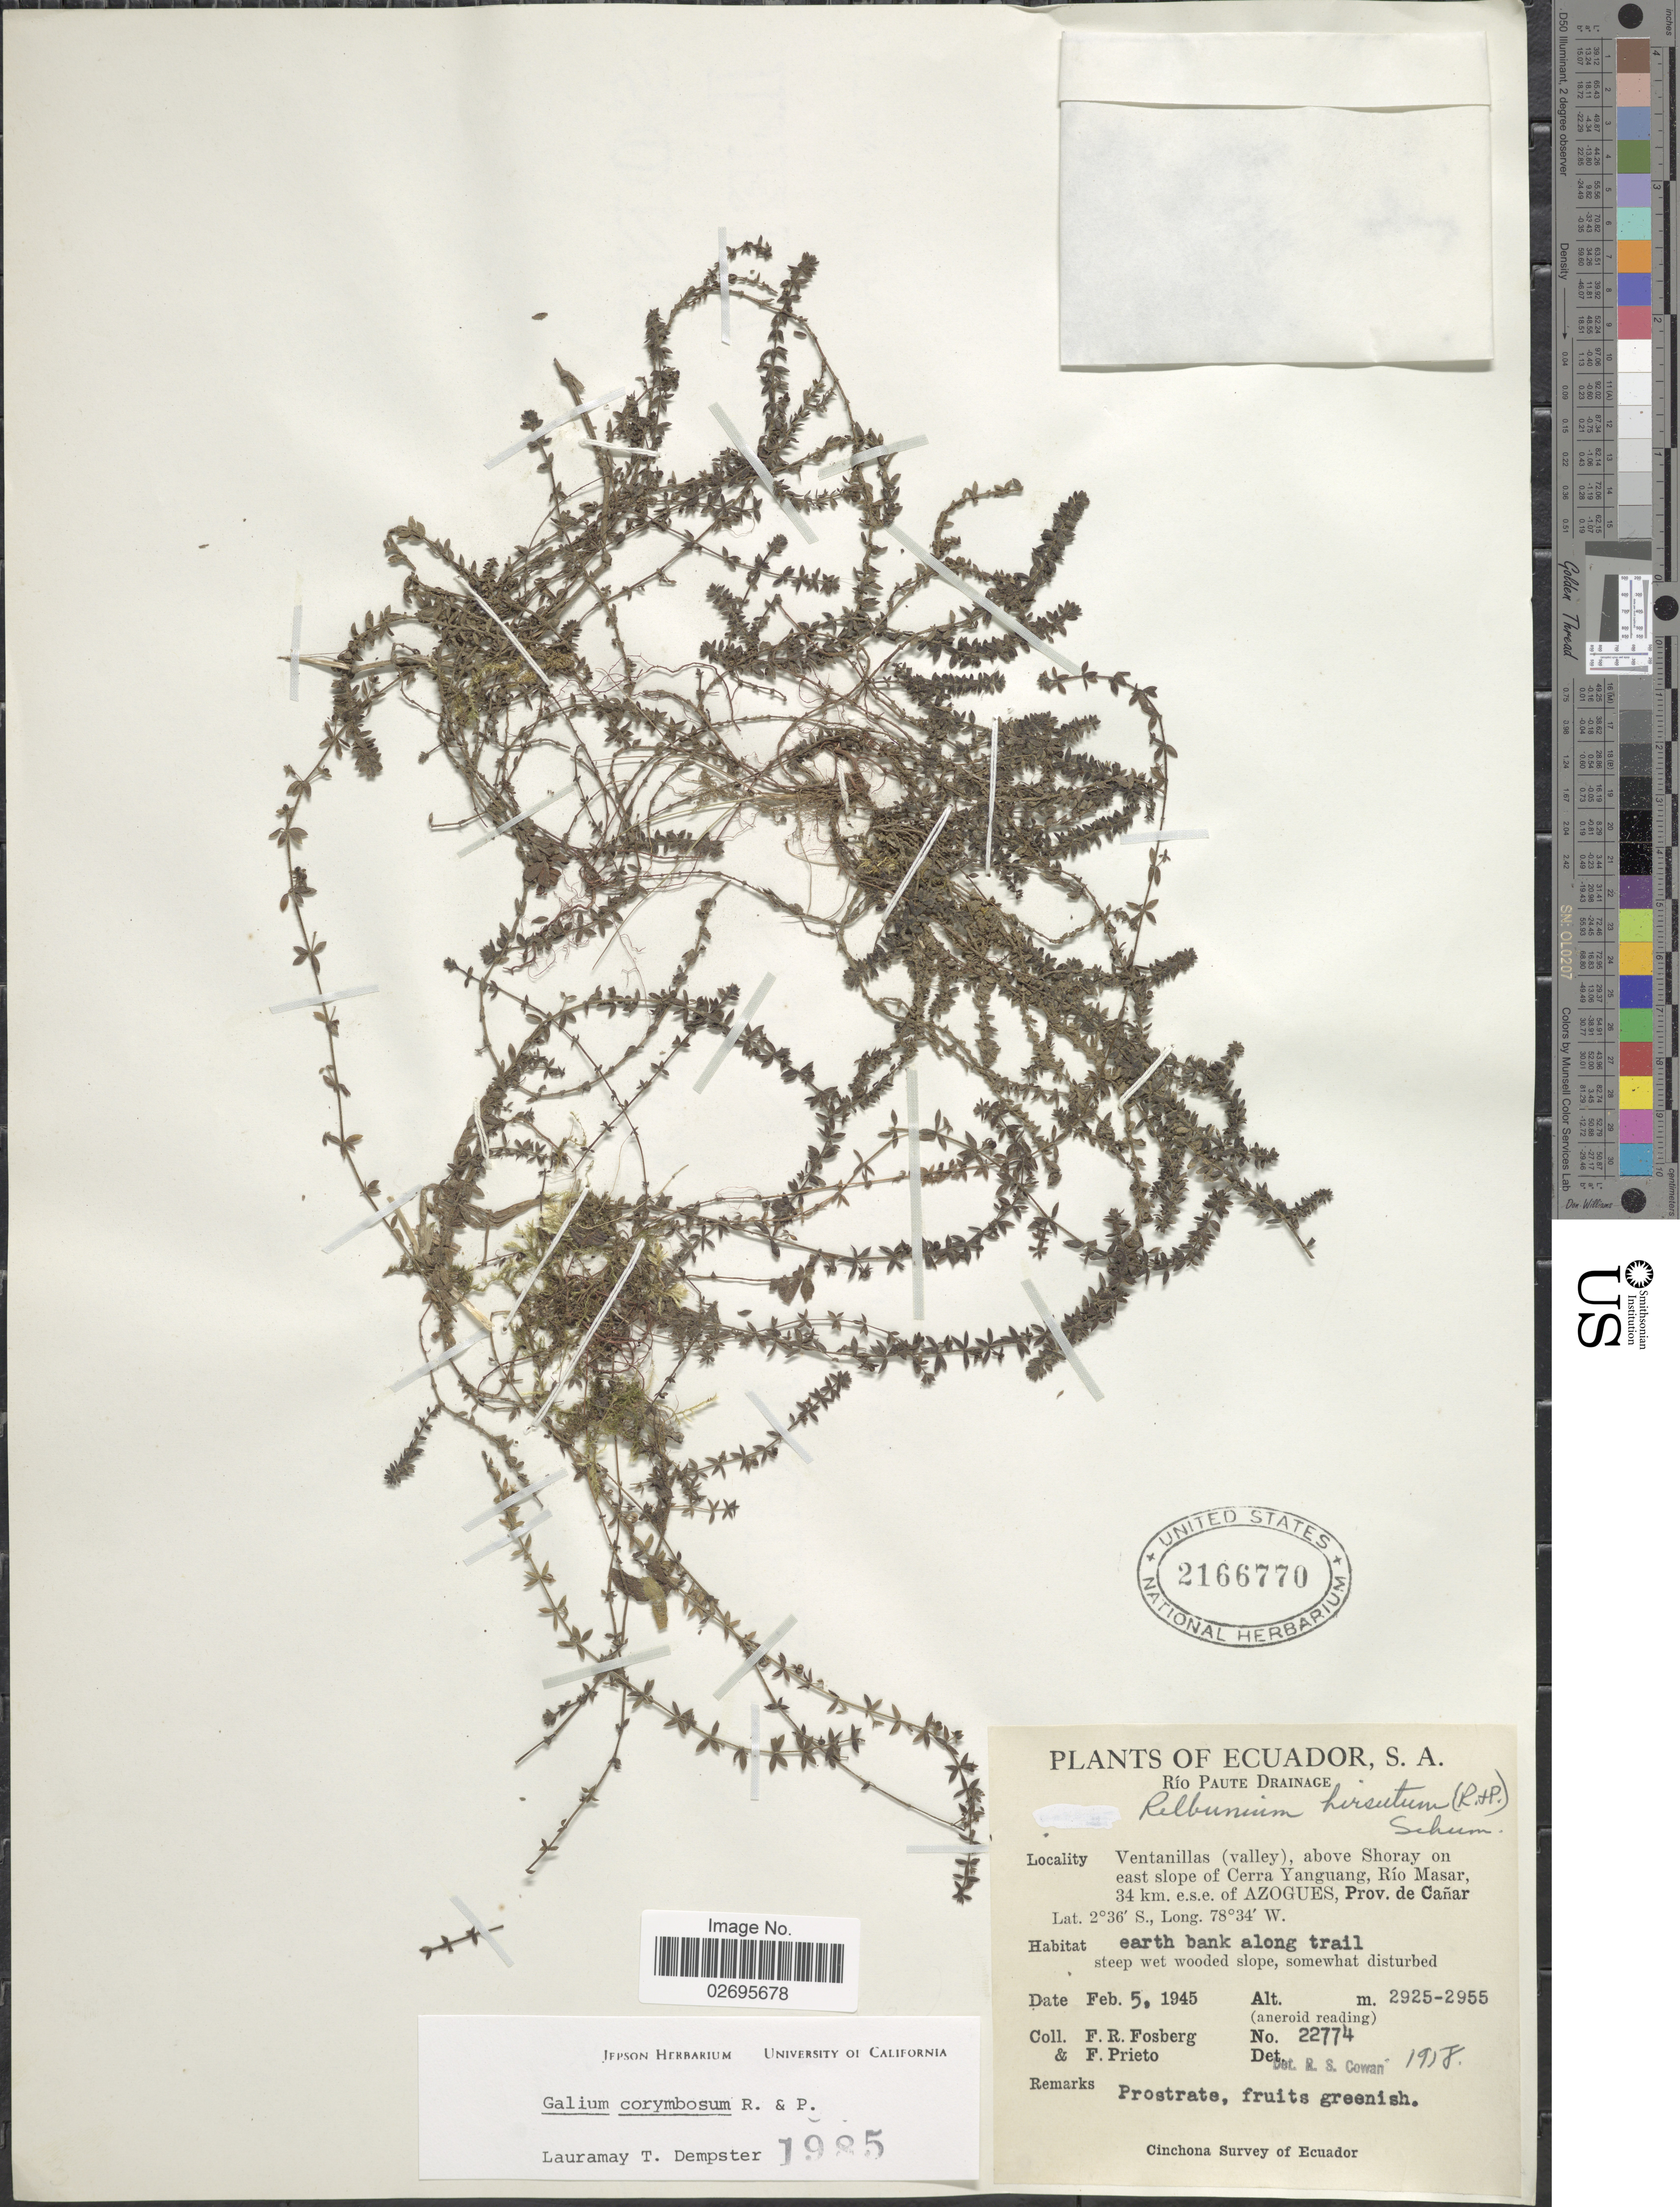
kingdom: Plantae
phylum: Tracheophyta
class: Magnoliopsida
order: Gentianales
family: Rubiaceae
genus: Galium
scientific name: Galium corymbosum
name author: Ruiz & Pav.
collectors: F. R. Fosberg & F. Prieto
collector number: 22774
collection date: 1945-02-05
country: Ecuador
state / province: Cañar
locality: Rio Paute Drainage, Ventanillas (valley), above Shoray on east slope of Cerra Yanguang, Rio Masar, 34 km. e.s.e. of Azogues, Prov. de Canar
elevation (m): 2925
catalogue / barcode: US 2166770